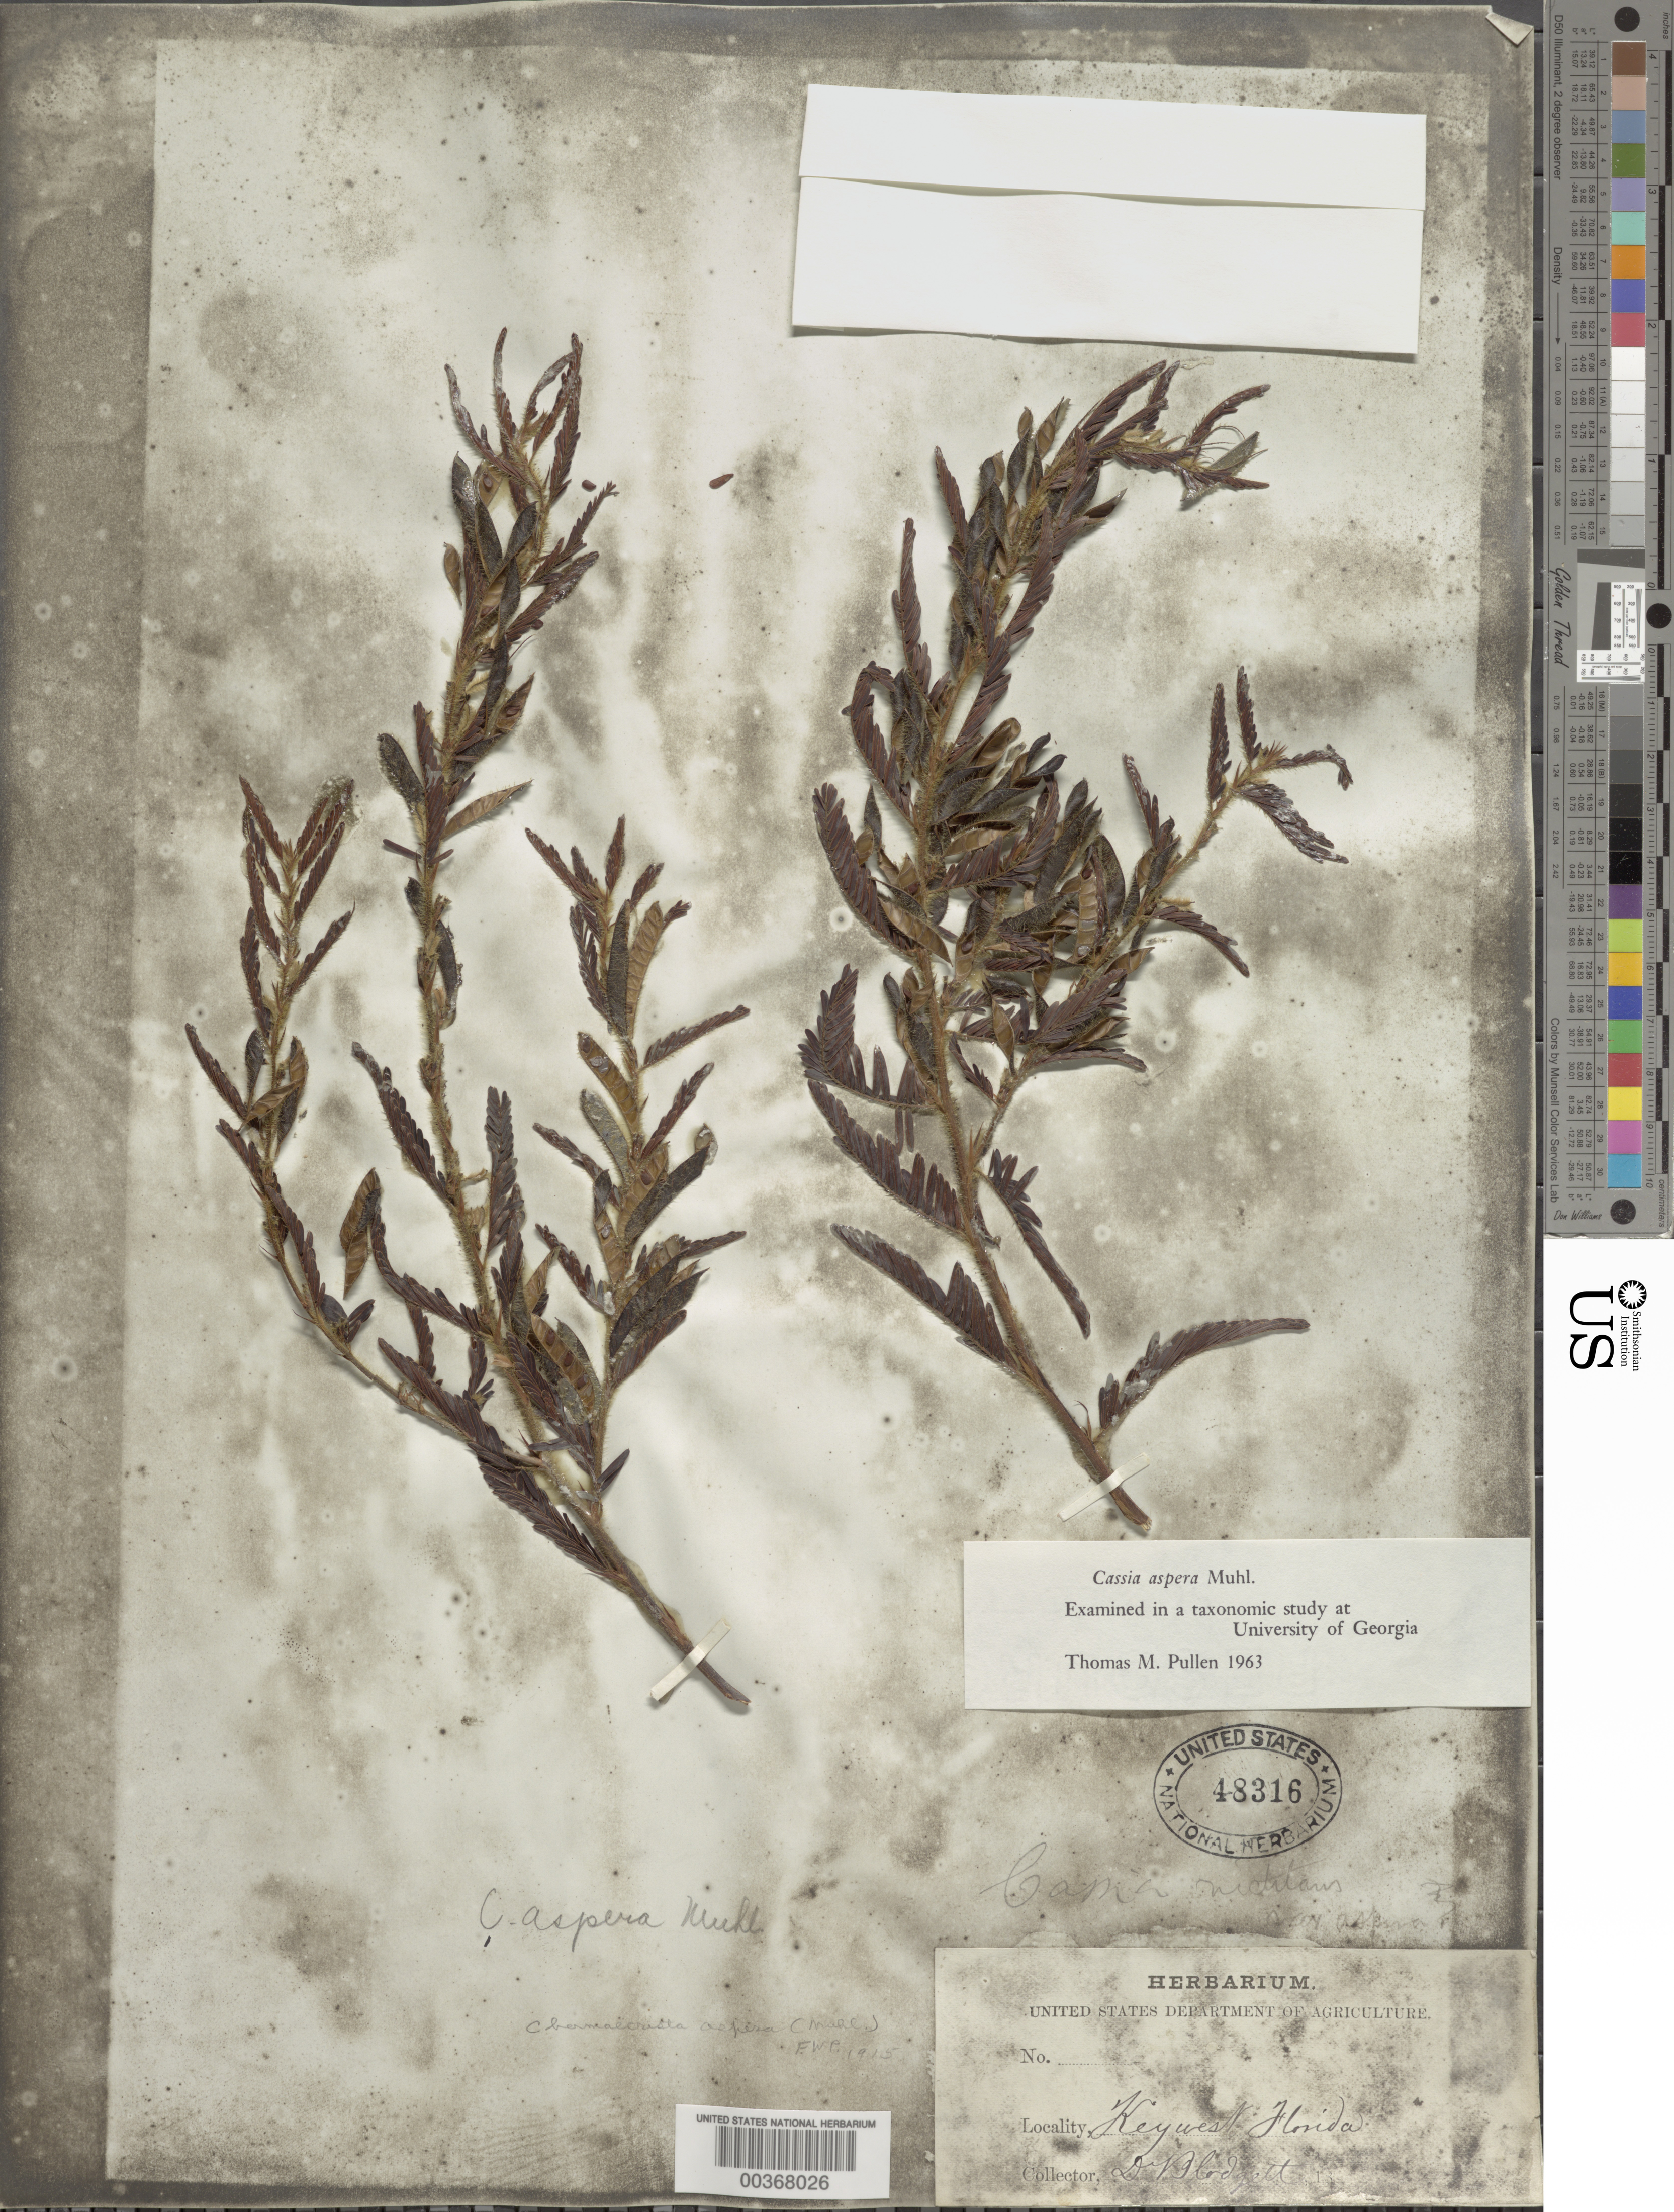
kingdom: Plantae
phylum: Tracheophyta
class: Magnoliopsida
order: Fabales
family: Fabaceae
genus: Chamaecrista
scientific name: Chamaecrista nictitans var. aspera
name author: (Muhl. ex Elliot) H.S. Irwin & Barneby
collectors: -. Blodgett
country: United States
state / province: Florida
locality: Key west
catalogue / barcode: US 48316